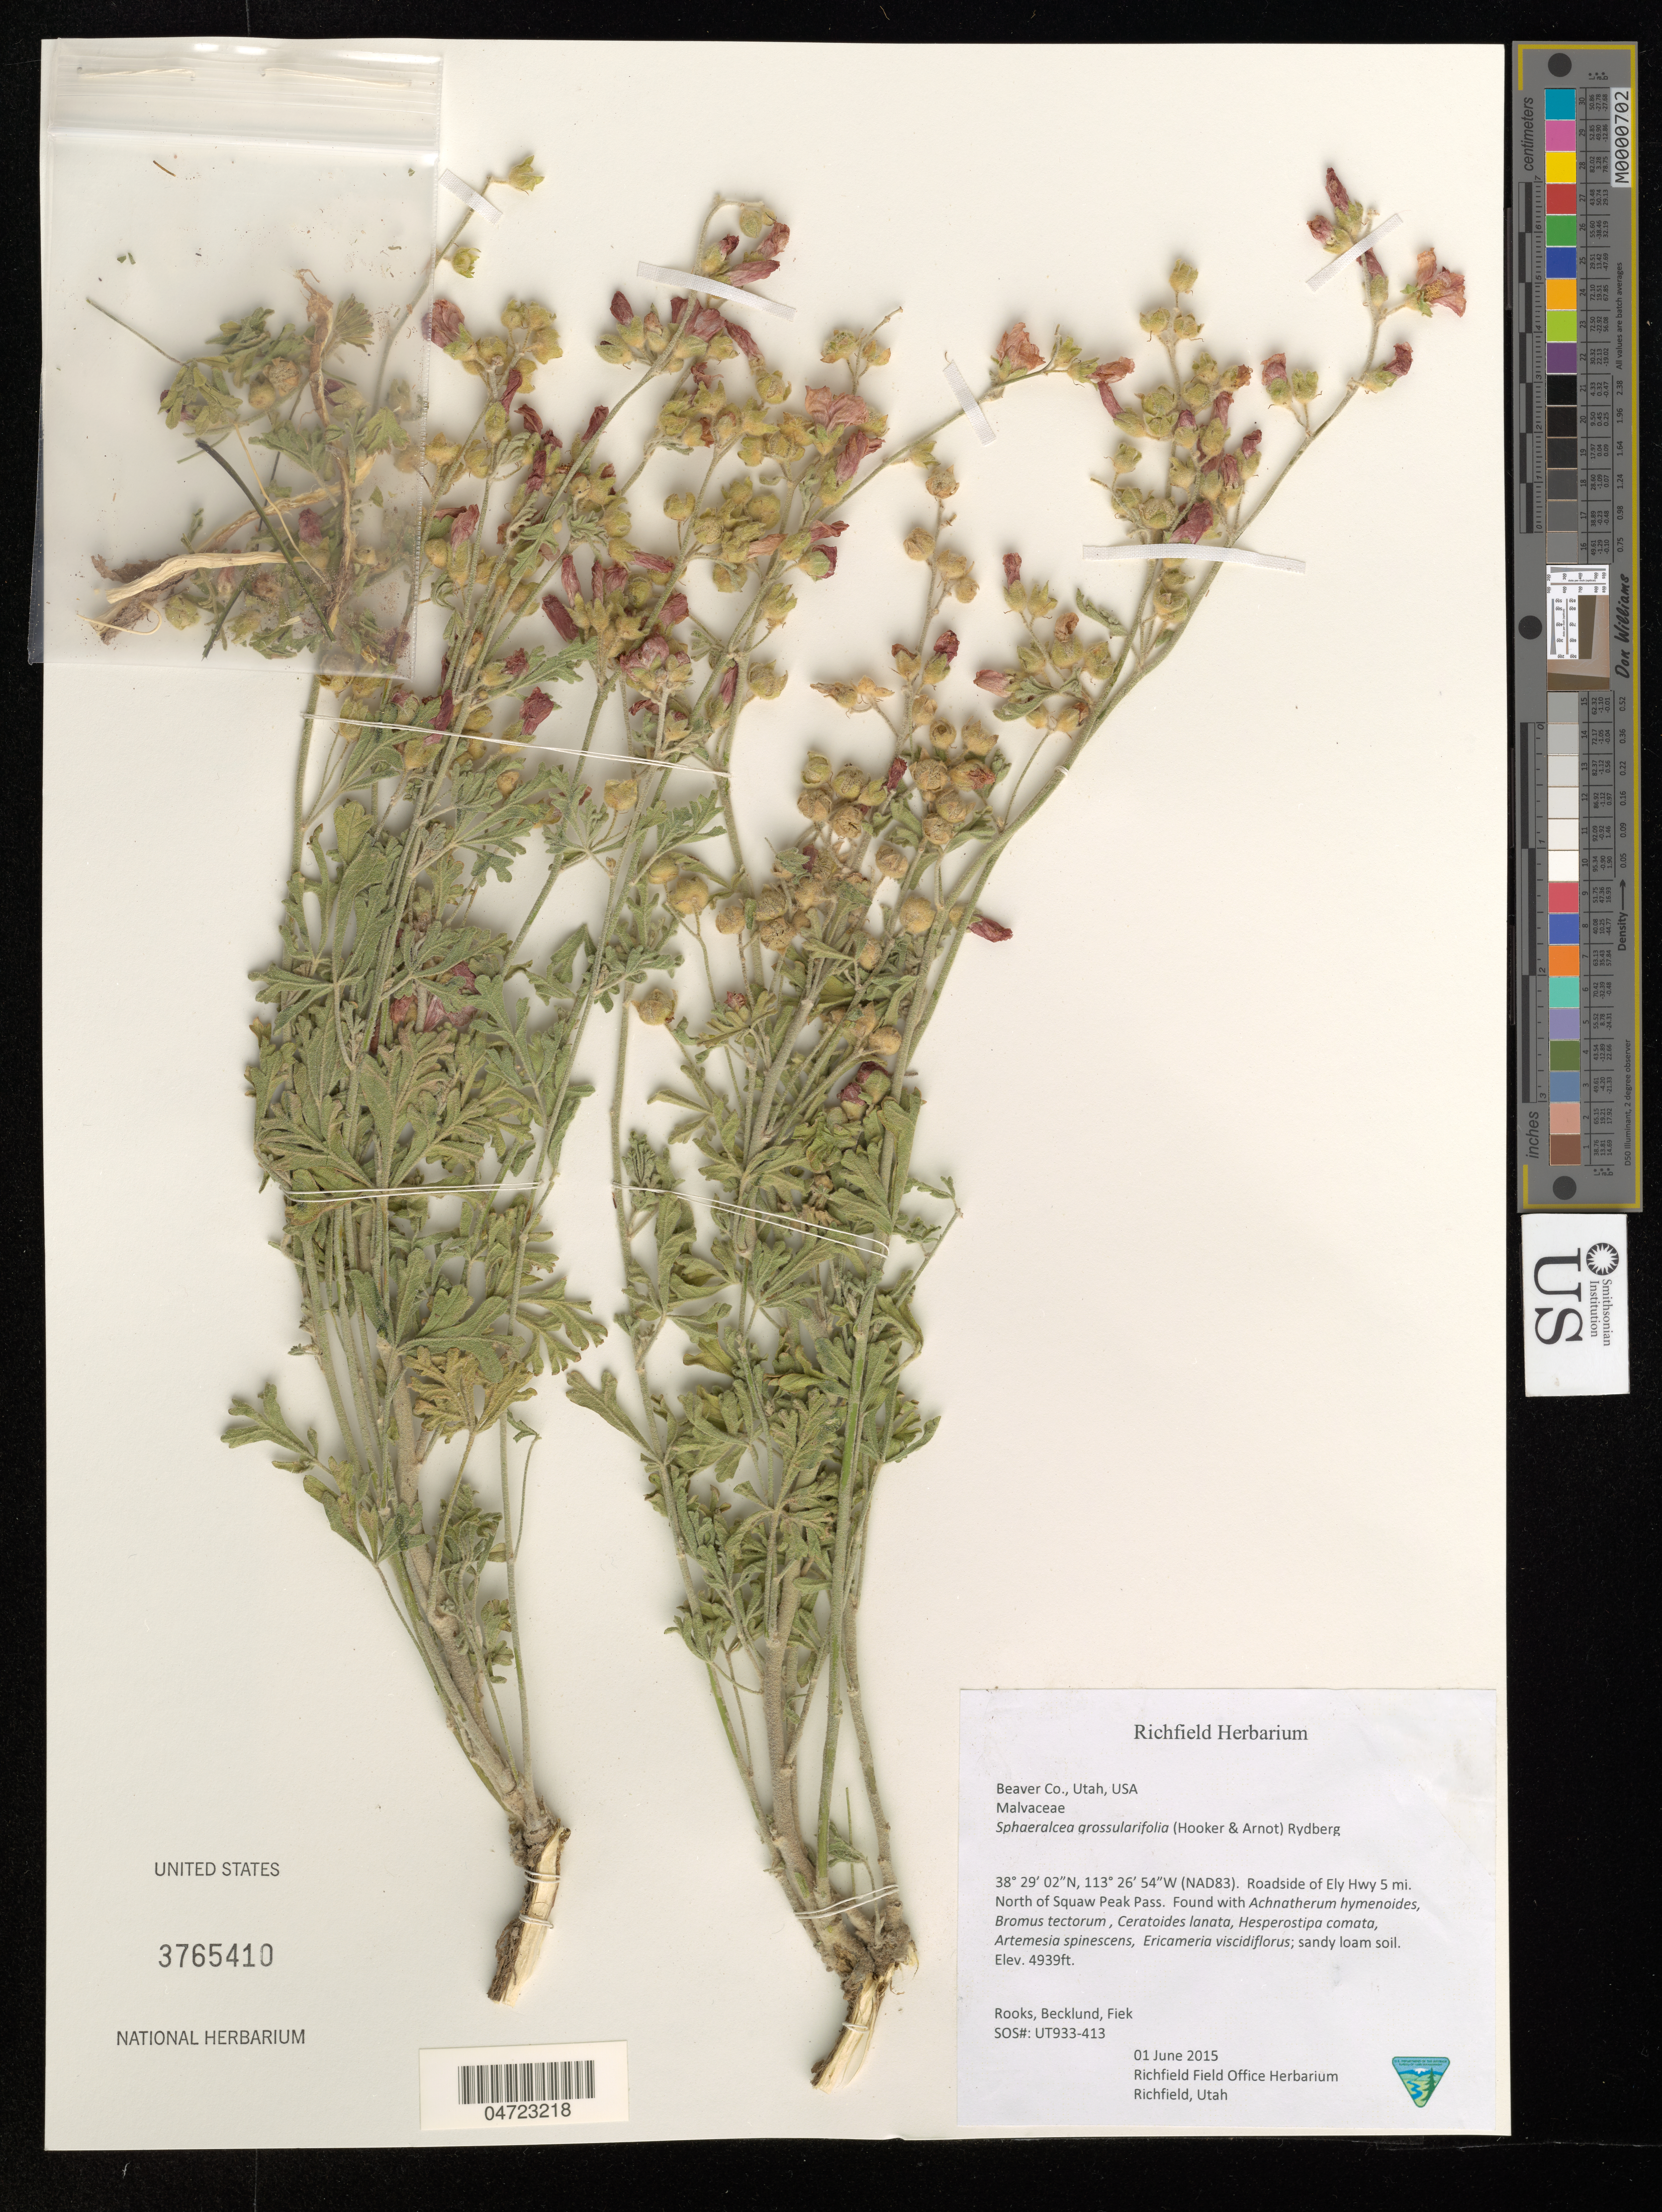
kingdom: Plantae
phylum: Tracheophyta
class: Magnoliopsida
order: Malvales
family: Malvaceae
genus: Sphaeralcea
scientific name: Sphaeralcea grossulariifolia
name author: (Hook. & Arn.) Rydb.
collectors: -. Rooks, -. Becklund & -. Fiek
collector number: UT933-413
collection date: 2015-06-01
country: United States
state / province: Utah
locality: Beaver Co. Roadside of Ely Hwy 5 mi. North of Squaw Peak Pass.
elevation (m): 1505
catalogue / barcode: US 3765410